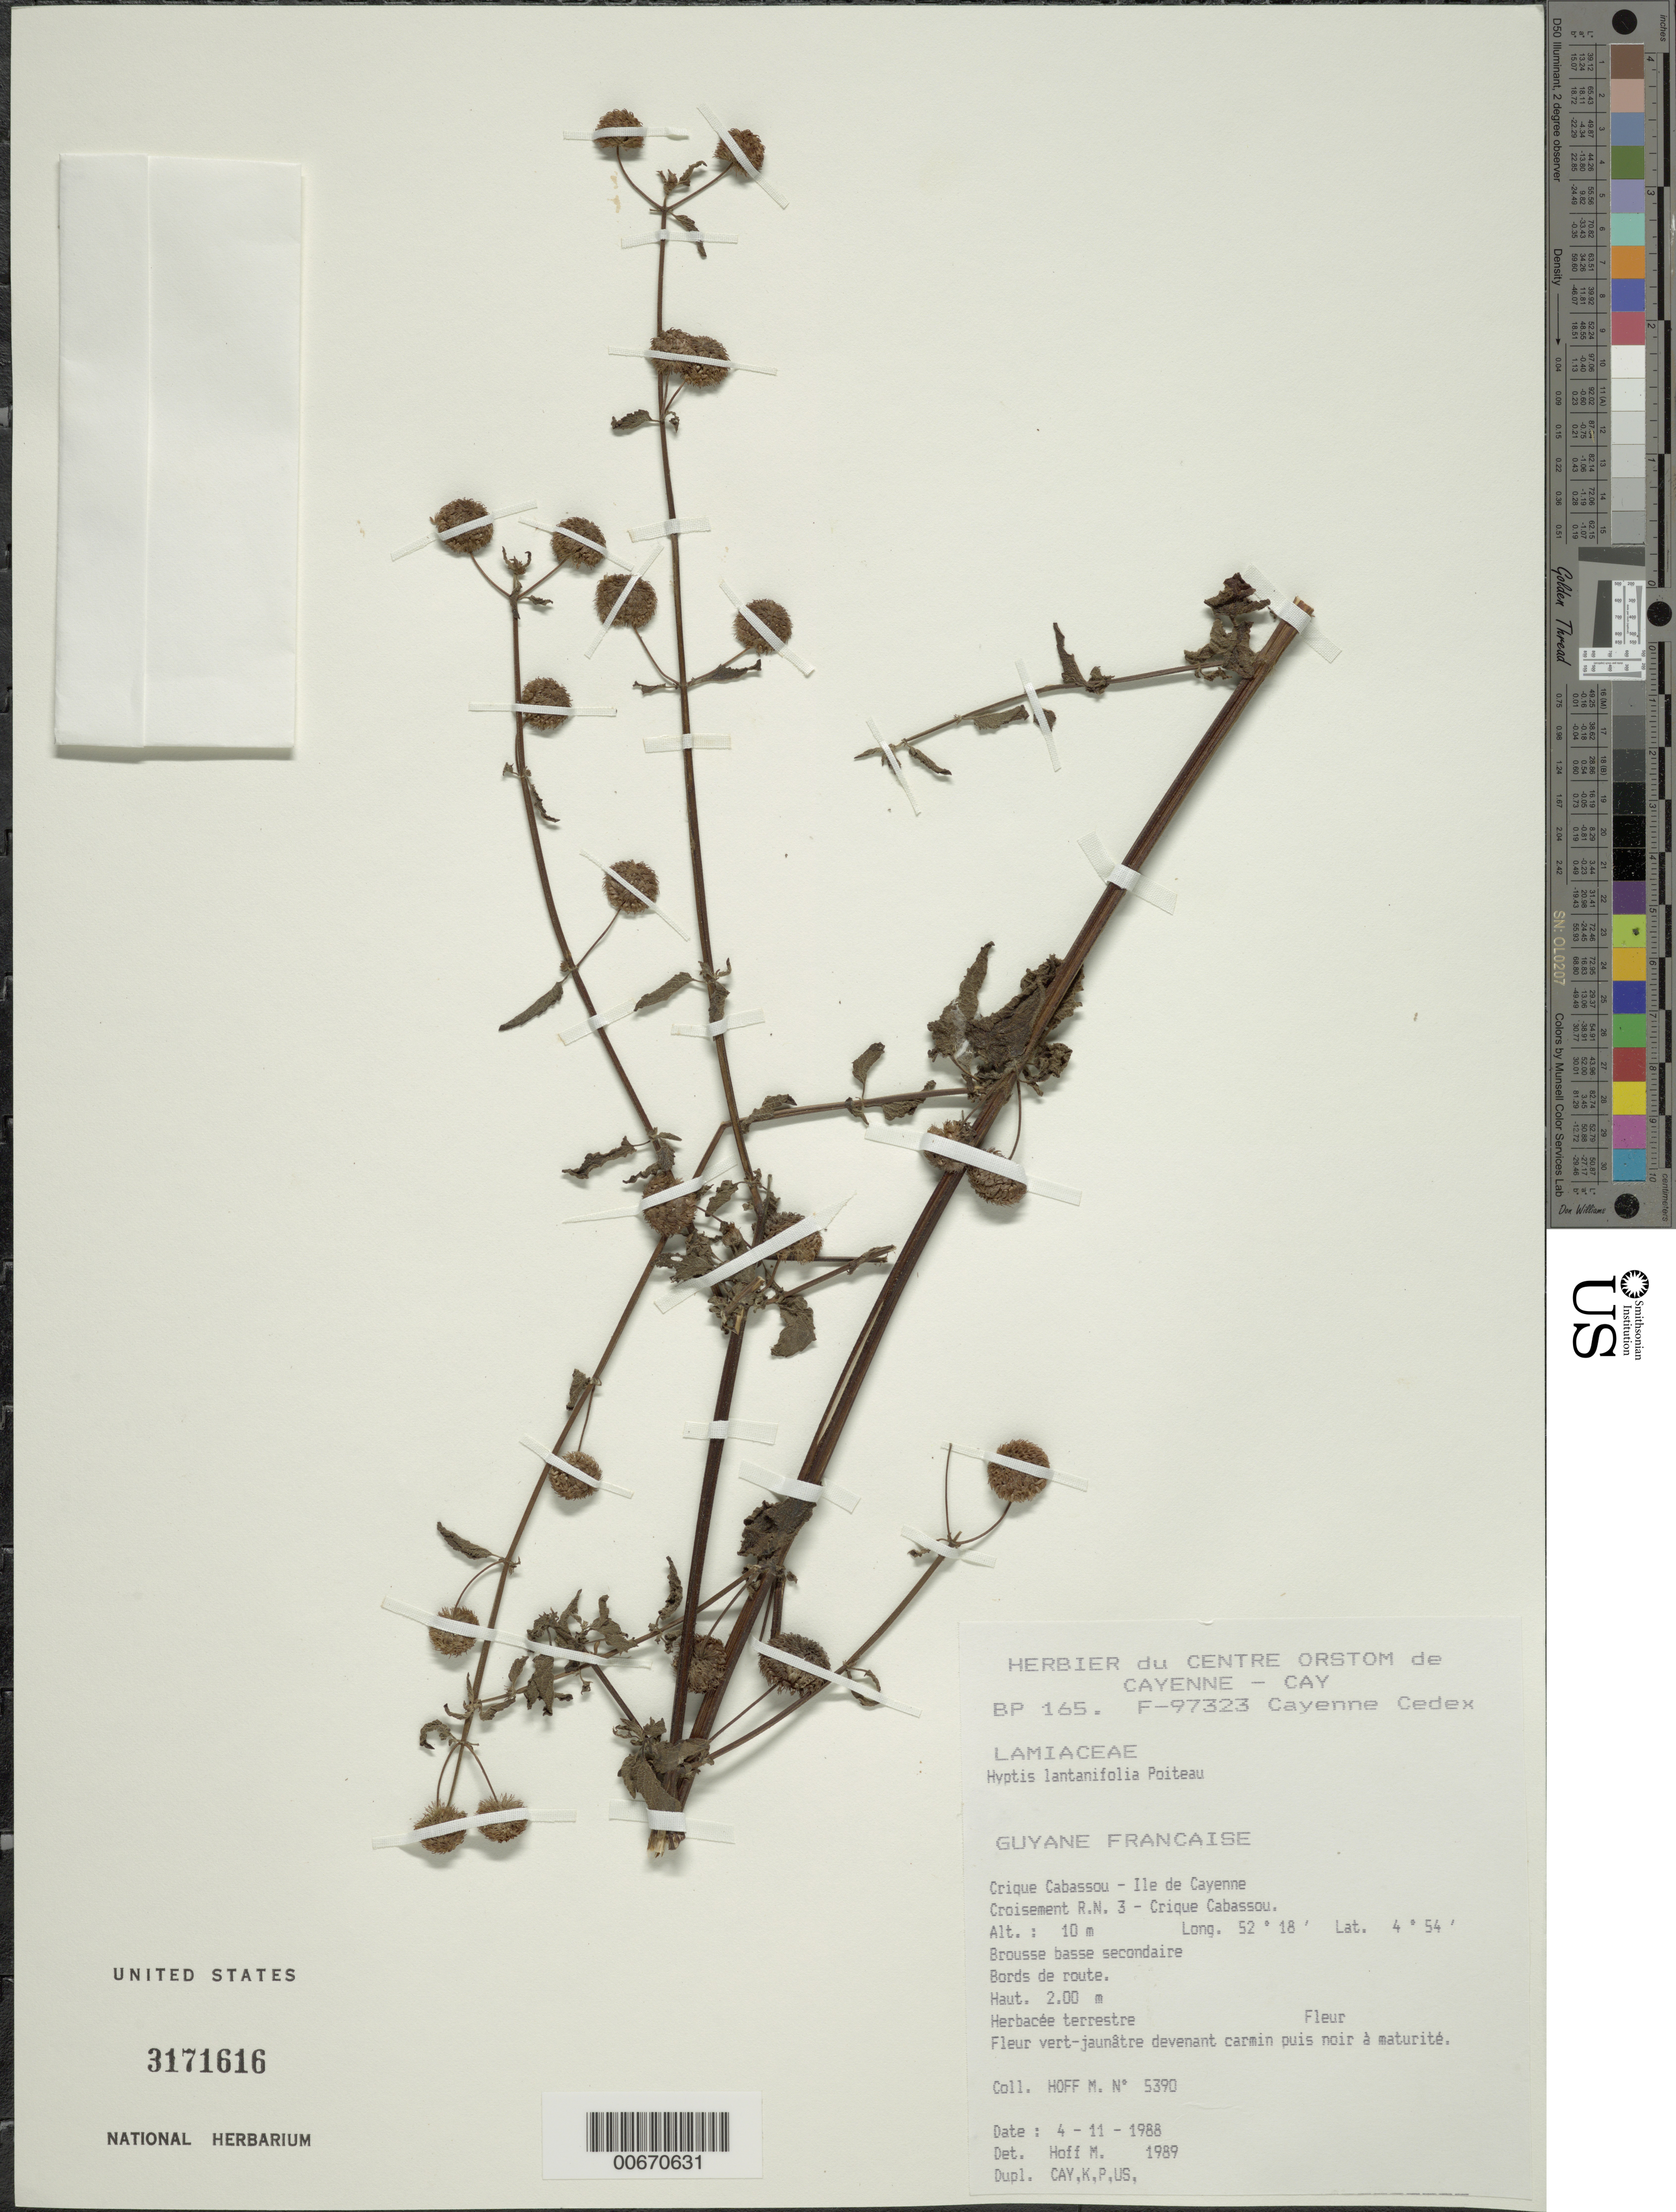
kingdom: Plantae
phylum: Tracheophyta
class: Magnoliopsida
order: Lamiales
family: Lamiaceae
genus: Hyptis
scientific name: Hyptis lantanifolia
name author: Poit.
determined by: Hoff, M.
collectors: M. Hoff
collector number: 5390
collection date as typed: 4-Nov-88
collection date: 1988-11-04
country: French Guiana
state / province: Cayenne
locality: Crique Cabassou, Croisement R.M. 3-Crique Cabassou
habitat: Brousse basse secondaire, bords de route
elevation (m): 10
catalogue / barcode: US 3171616